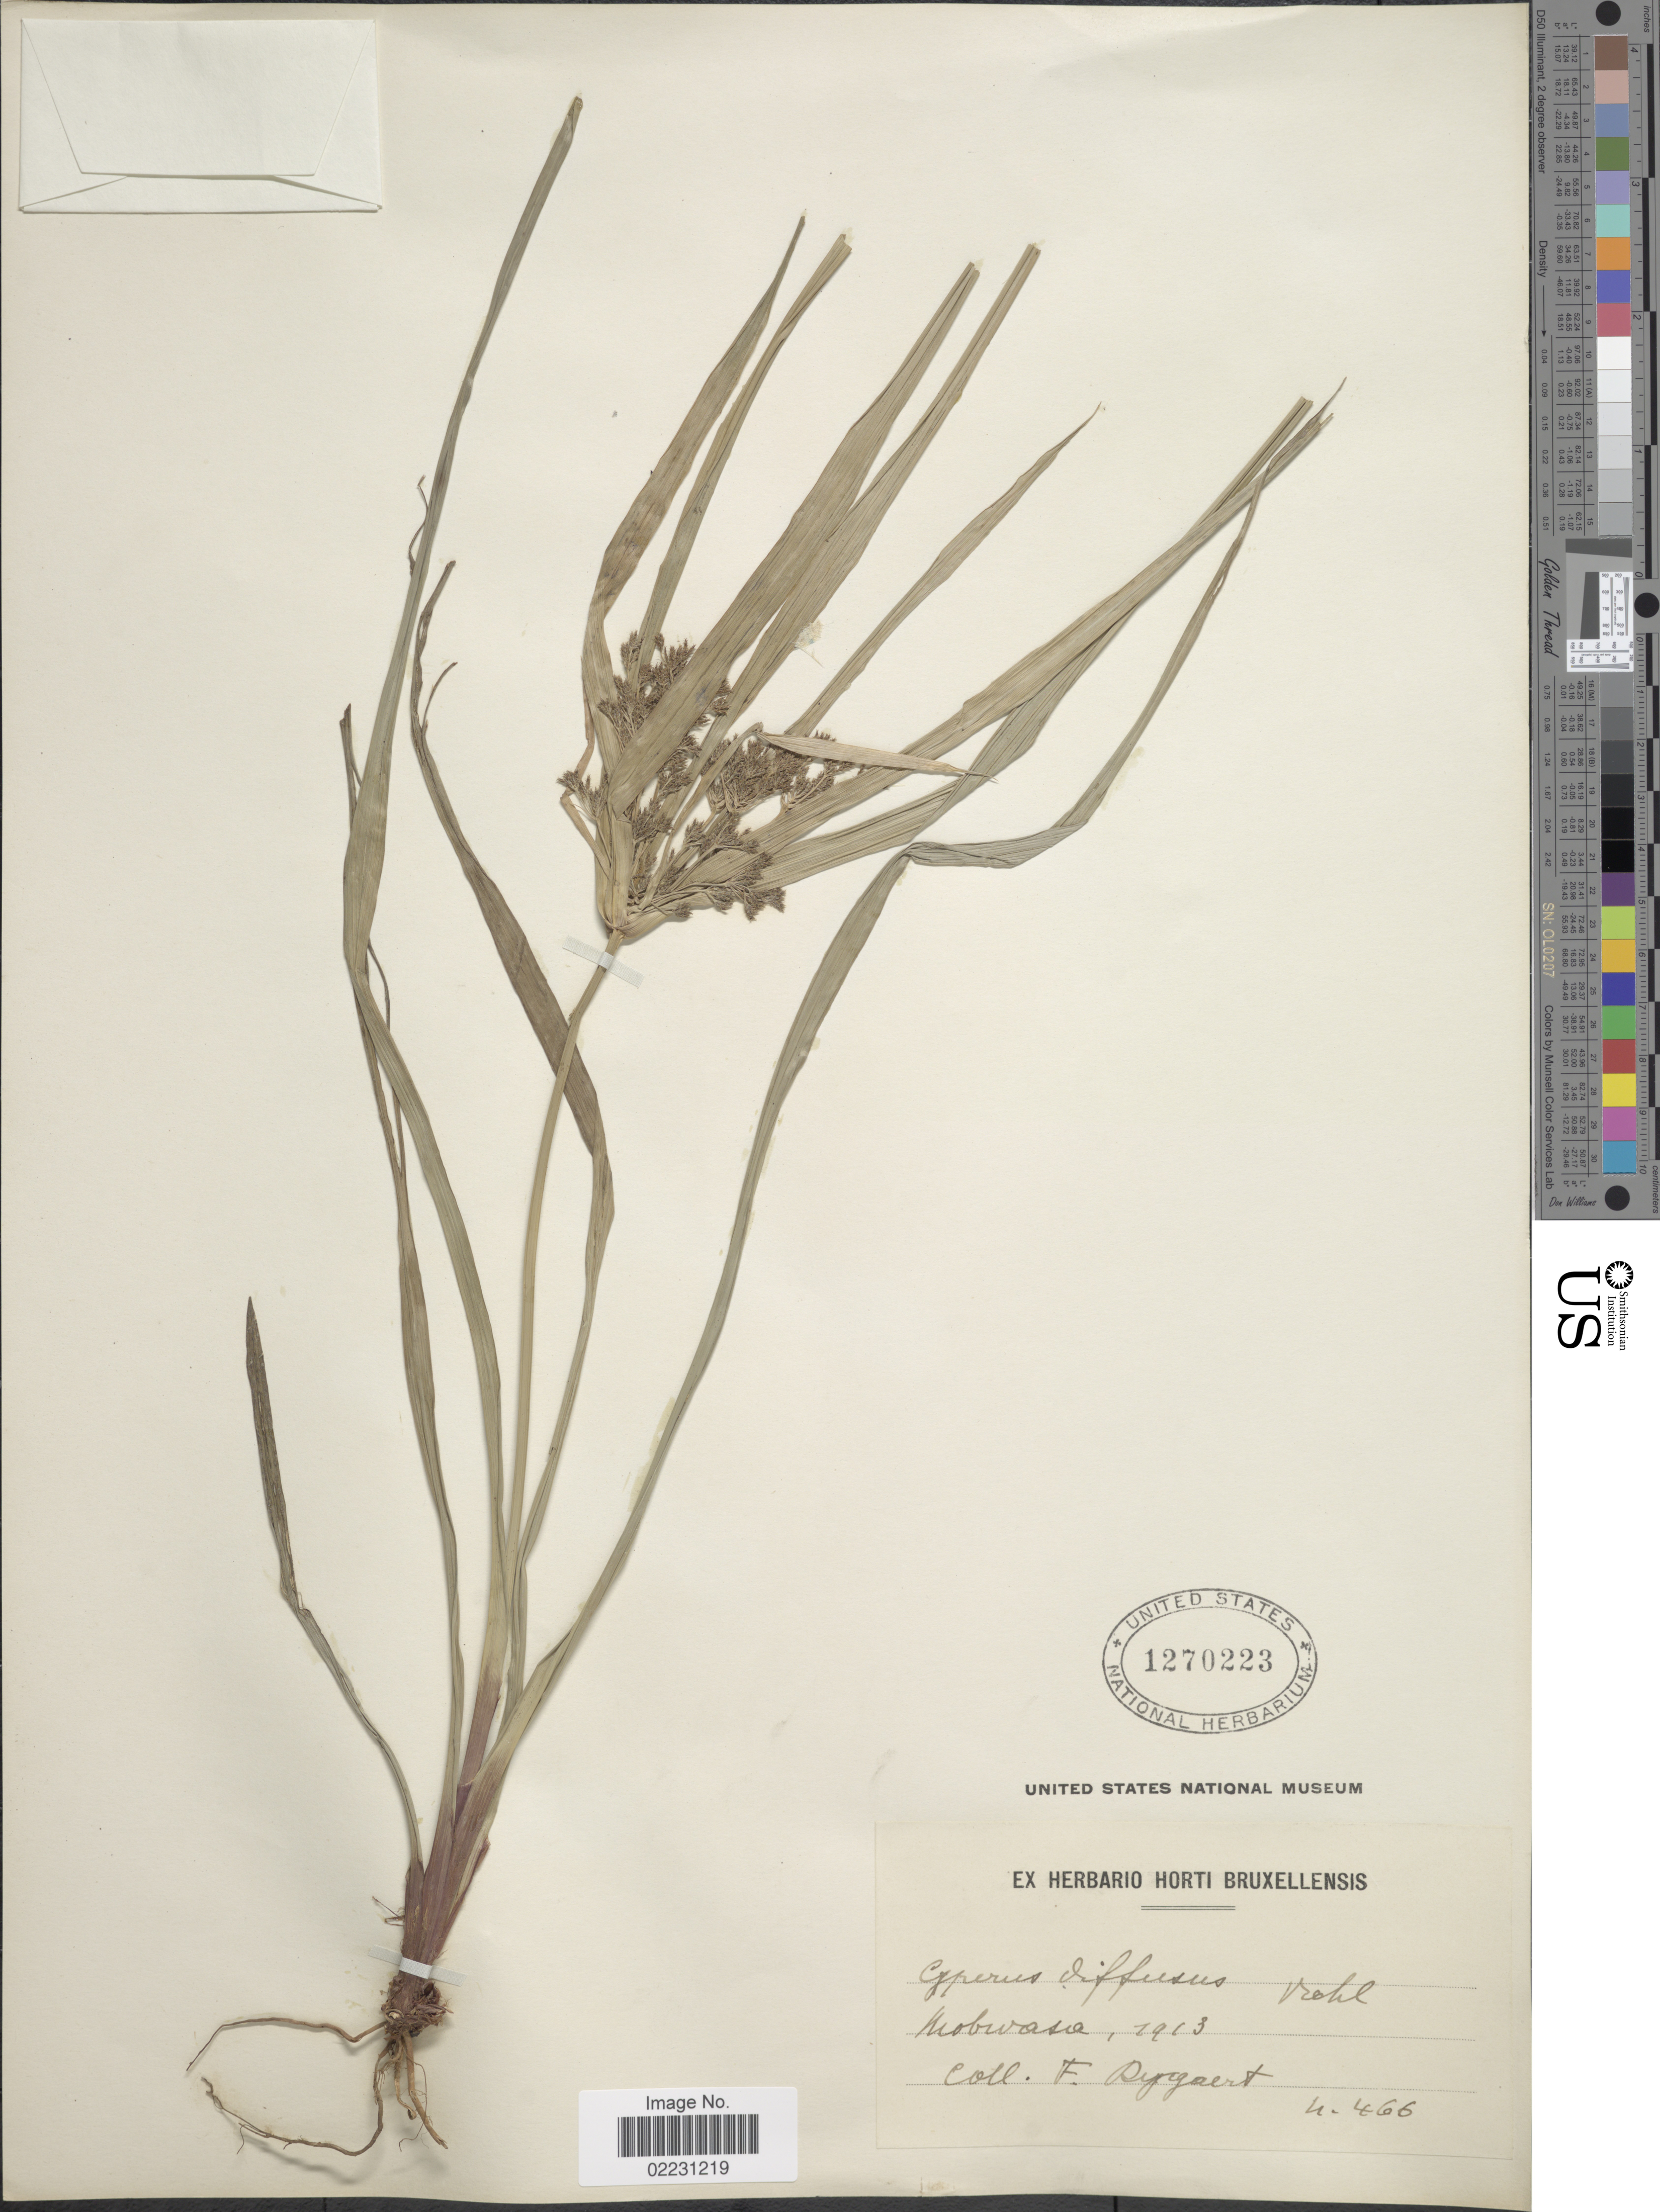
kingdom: Plantae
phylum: Tracheophyta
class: Liliopsida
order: Poales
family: Cyperaceae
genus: Cyperus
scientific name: Cyperus diffusus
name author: Vahl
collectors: F. Reygaert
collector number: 4466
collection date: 1913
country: Congo, Democratic Republic of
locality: Mobwasa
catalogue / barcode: US 1270223